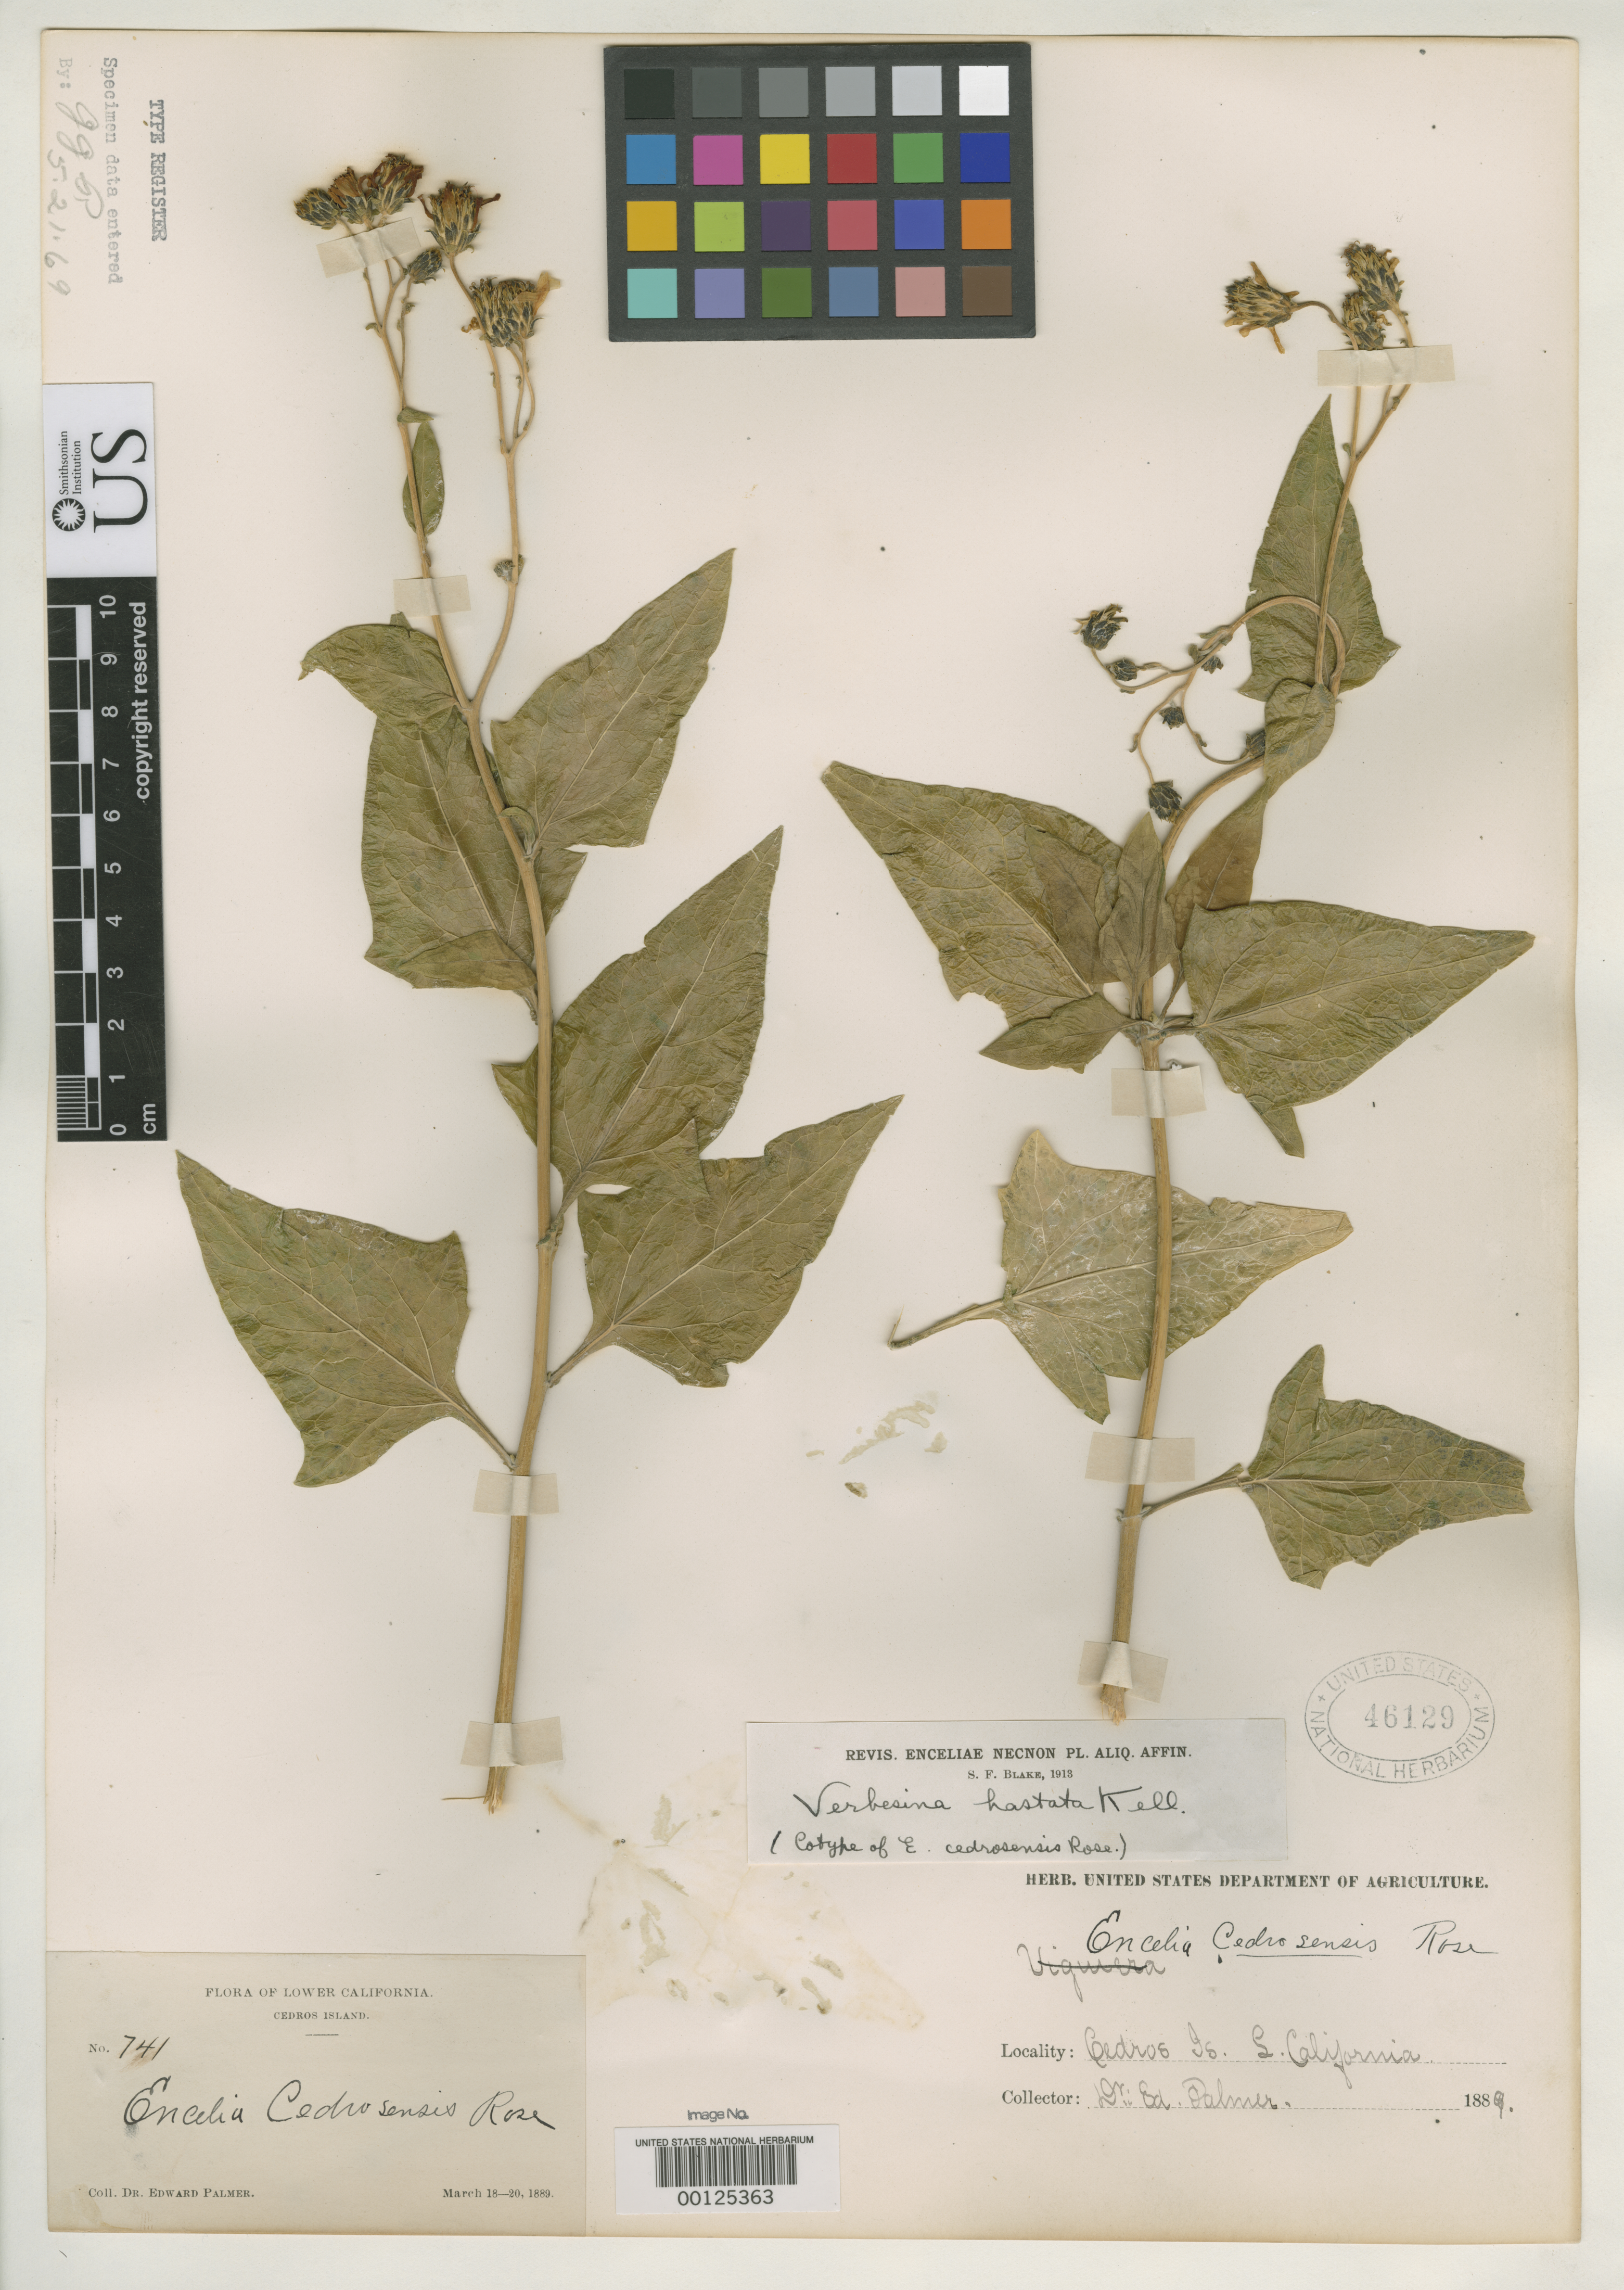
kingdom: Plantae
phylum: Tracheophyta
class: Magnoliopsida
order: Asterales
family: Asteraceae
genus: Encelia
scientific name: Encelia cedrosensis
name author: Rose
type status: Type Collection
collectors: E. Palmer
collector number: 741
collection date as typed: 18 Mar 1889 to 20 Mar 1889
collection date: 1889-03-18/1889-03-20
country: Mexico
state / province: Baja California Norte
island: Cedros Island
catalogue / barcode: US 46129